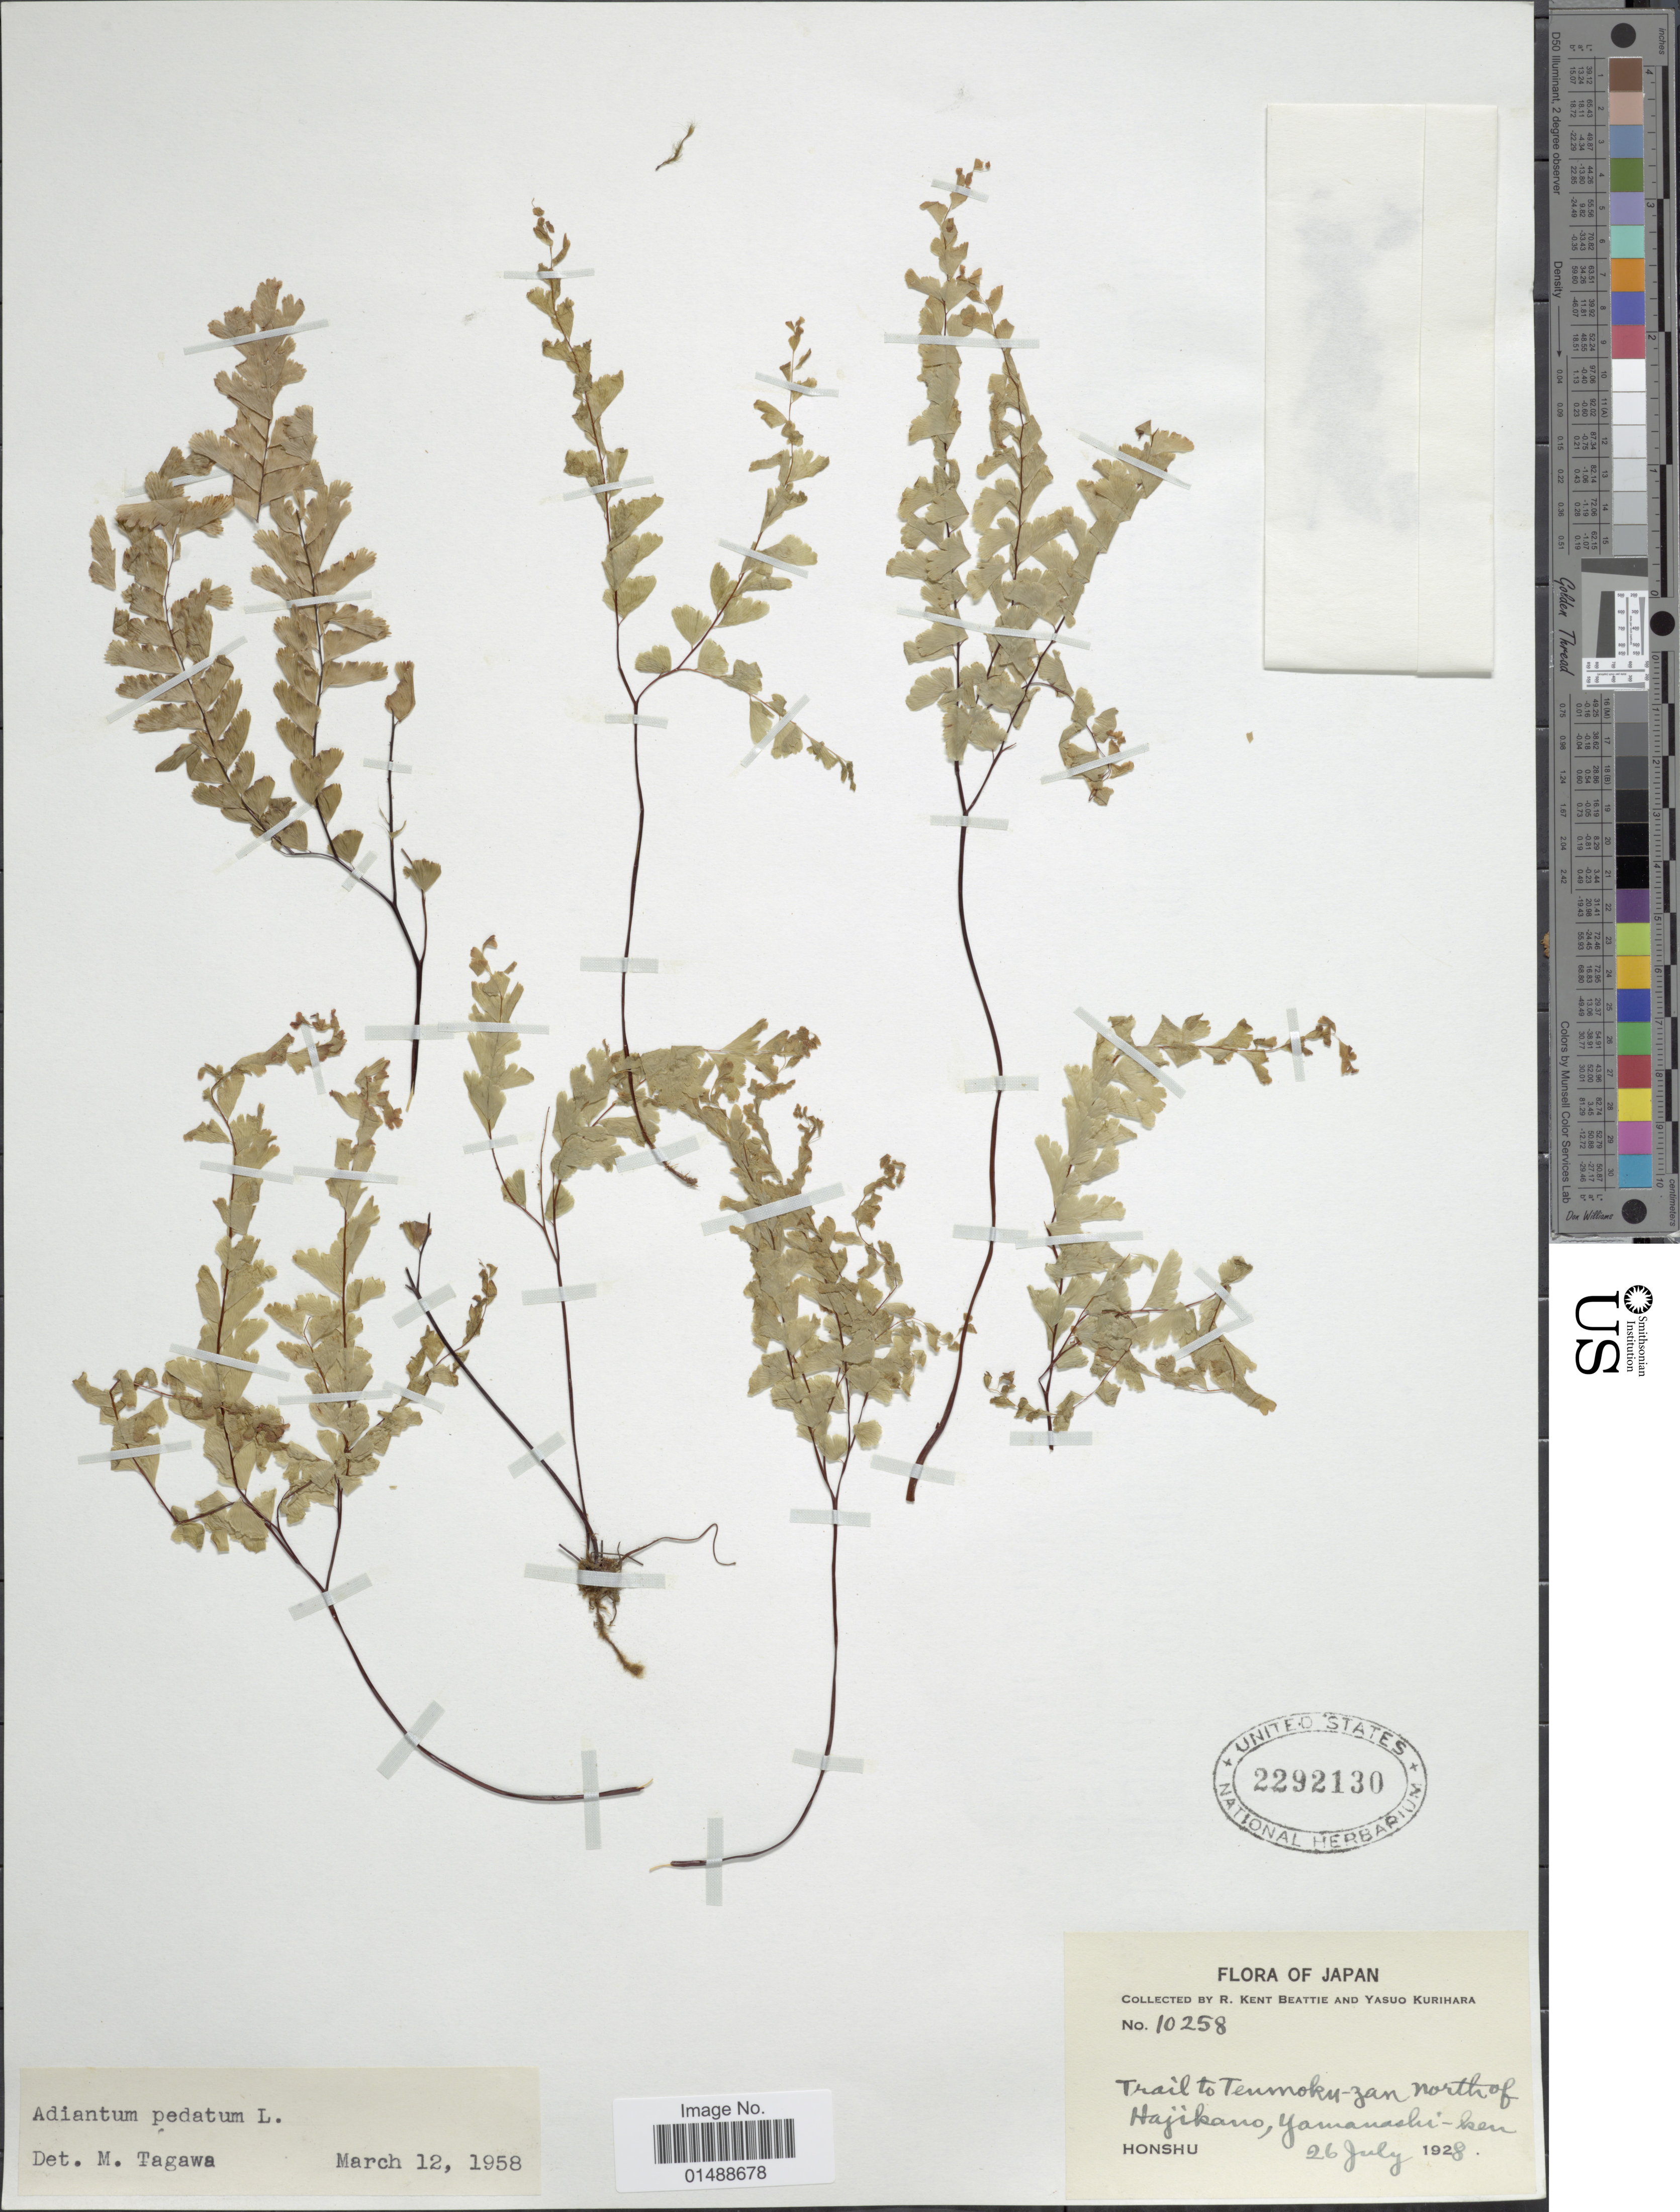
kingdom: Plantae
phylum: Tracheophyta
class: Polypodiopsida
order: Polypodiales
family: Pteridaceae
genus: Adiantum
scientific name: Adiantum pedatum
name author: L.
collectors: R. K. Beattie & Y. Kurihara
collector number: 10258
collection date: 1928-07-26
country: Japan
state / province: Yamanasi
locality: Japan, trail to Tenmoku-zan, north of Hajikano, Yamanashi-ken, Honshu.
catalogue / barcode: US 2292130